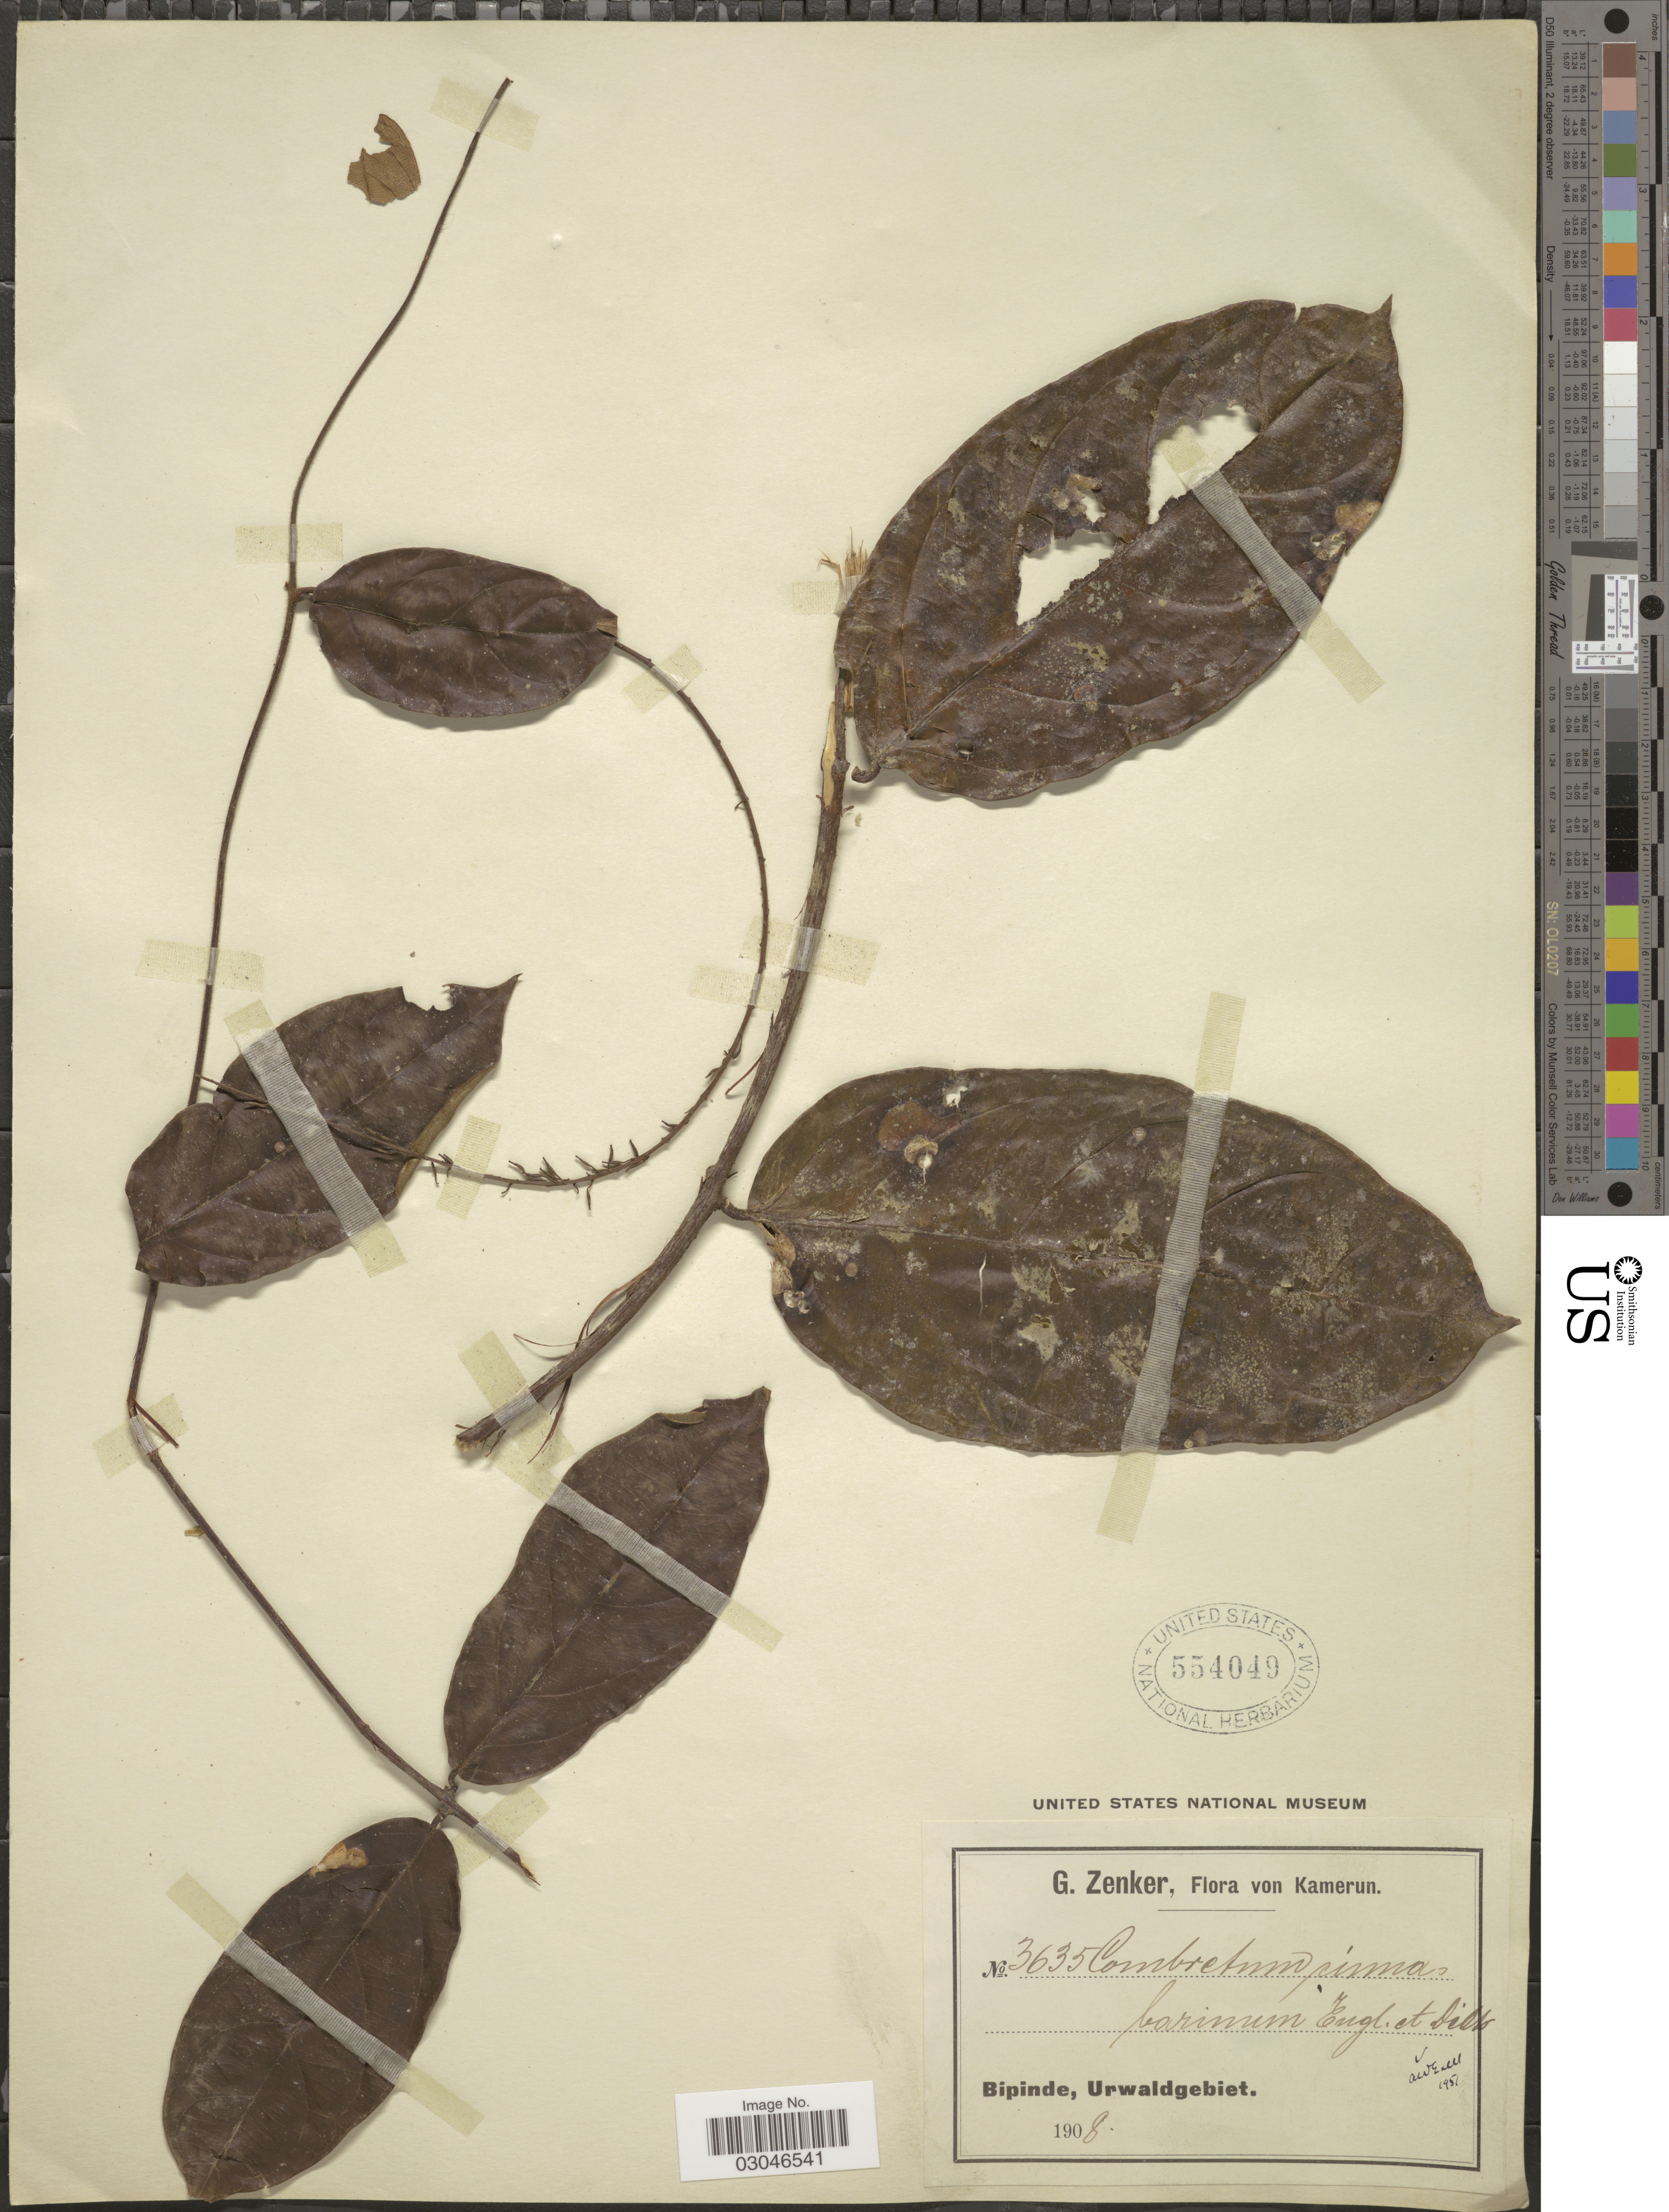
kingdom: Plantae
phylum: Tracheophyta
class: Magnoliopsida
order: Myrtales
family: Combretaceae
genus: Combretum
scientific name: Combretum cinnabarinum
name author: Engl. & Diels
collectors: G. A. Zenker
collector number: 3635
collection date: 1908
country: Cameroon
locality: Kamerun. Bipinde, Urwaldgebiet.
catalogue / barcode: US 554049